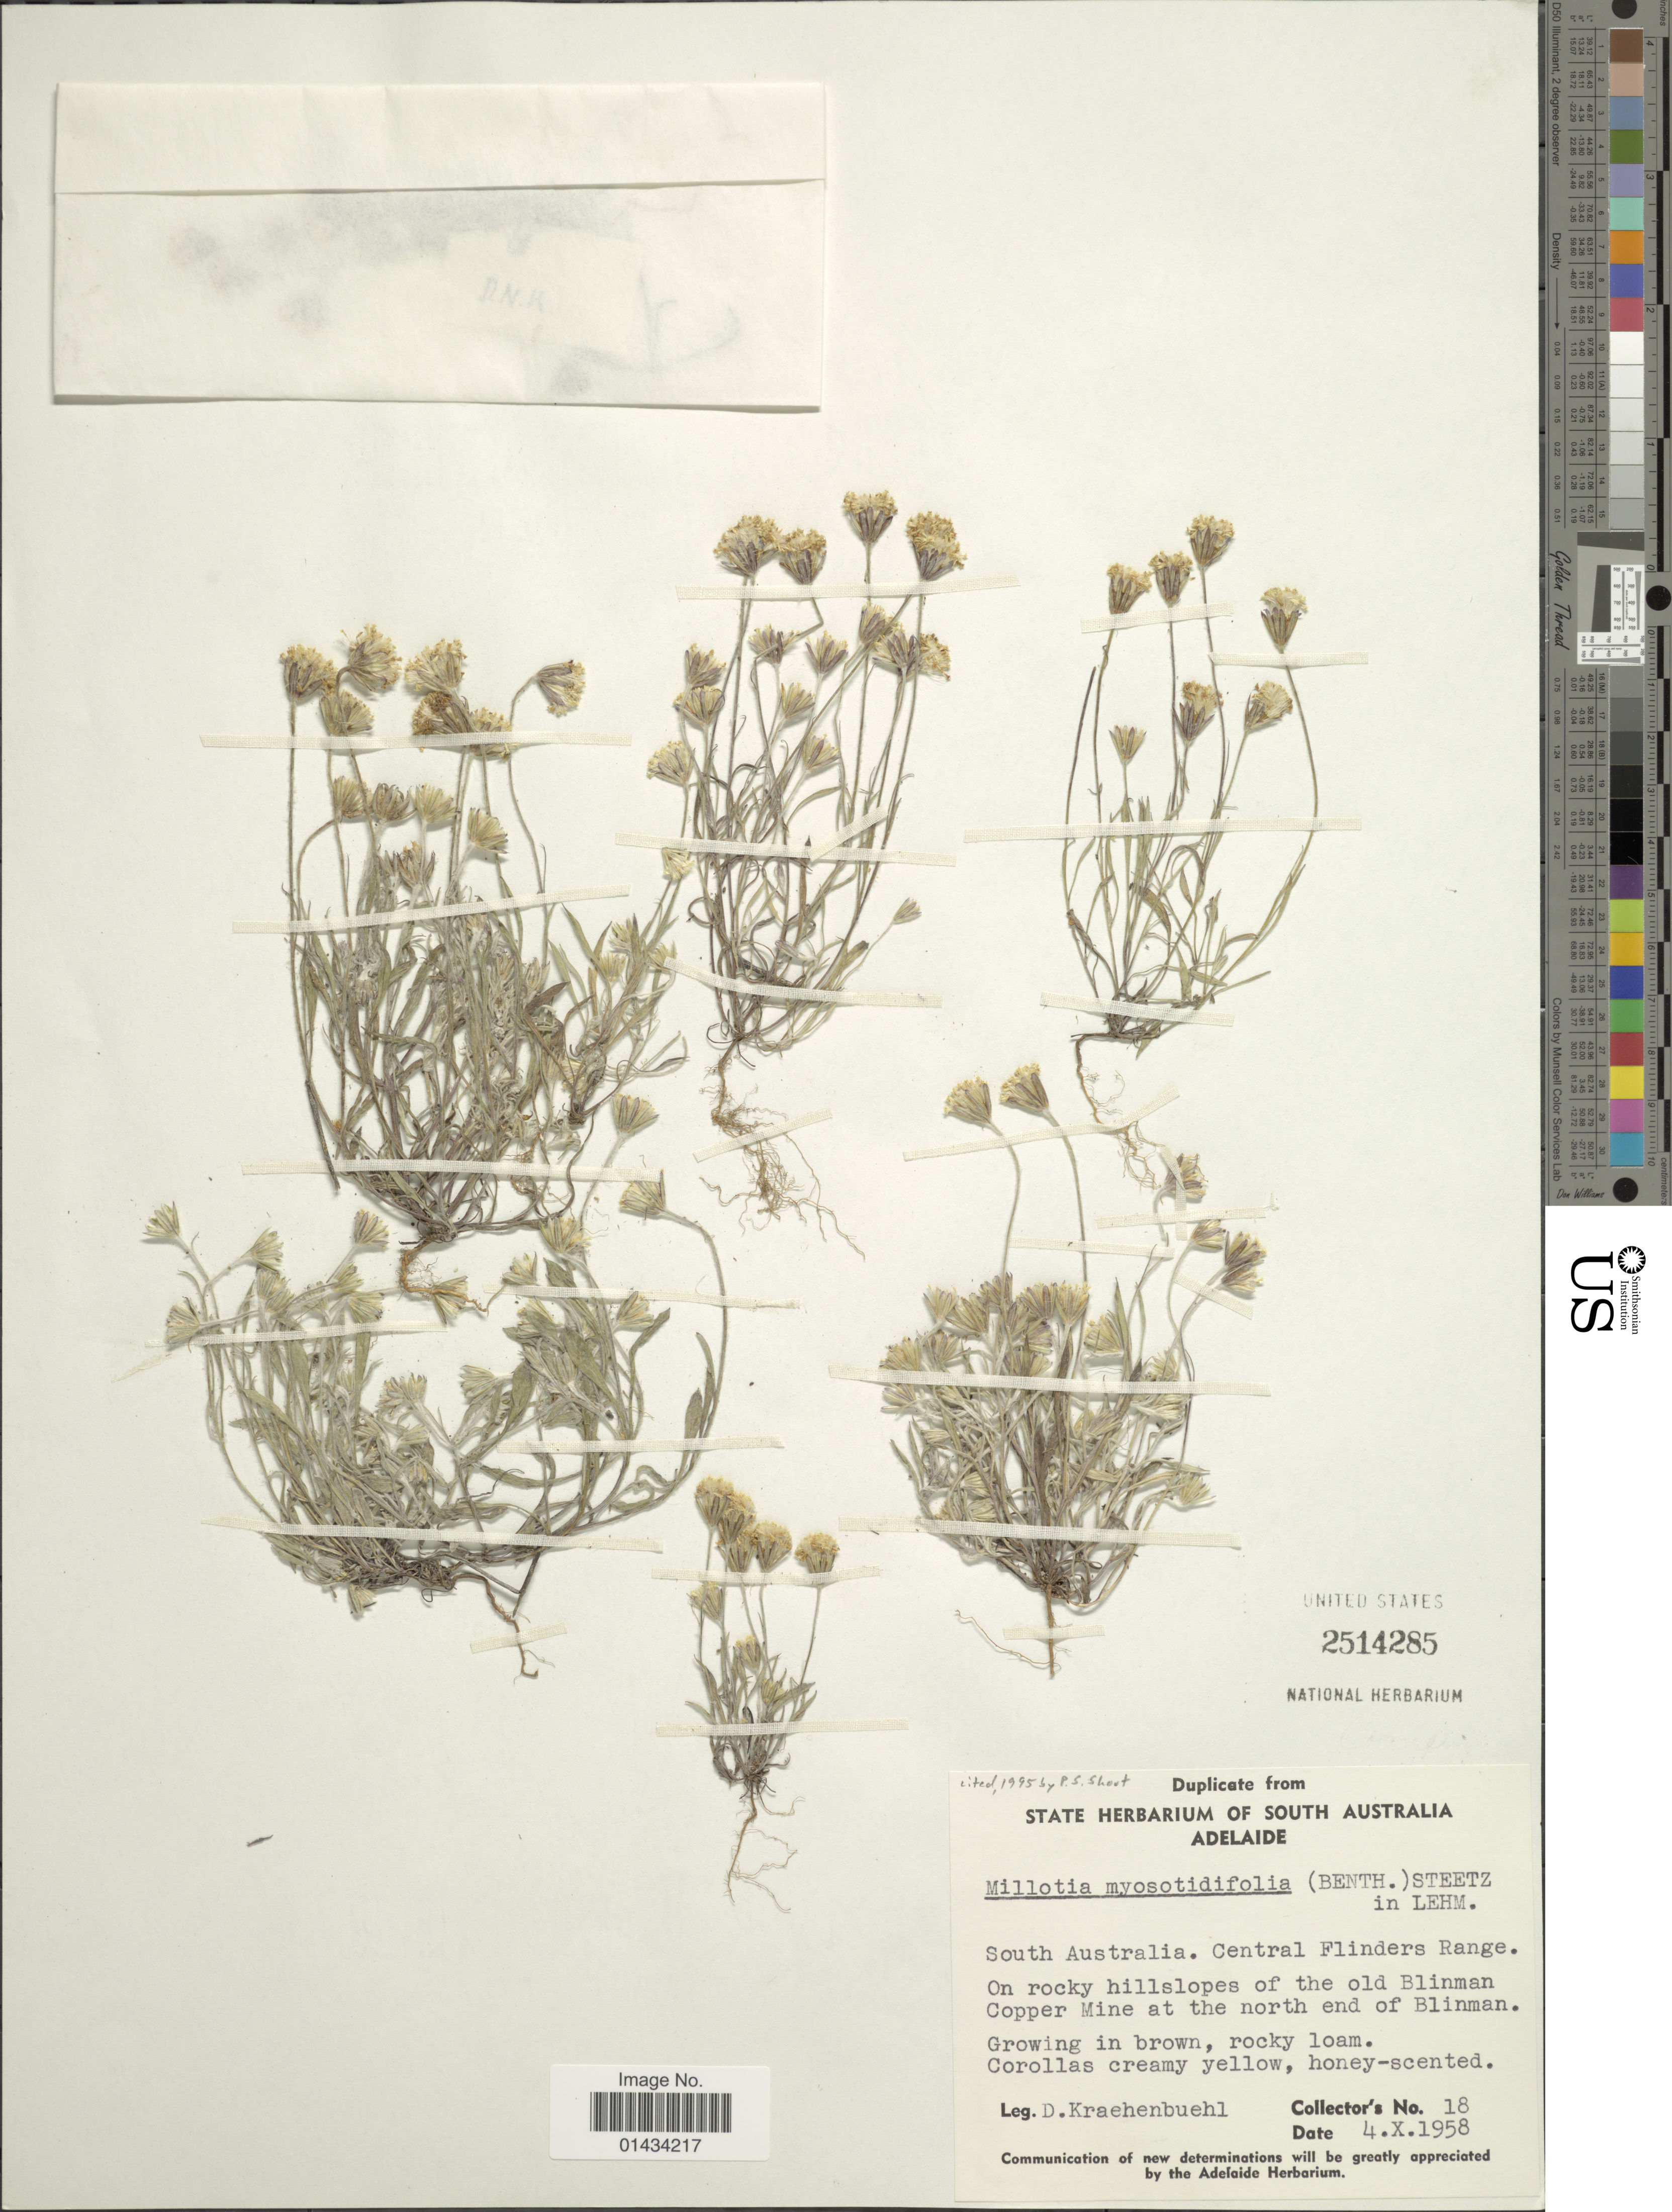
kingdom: Plantae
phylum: Tracheophyta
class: Magnoliopsida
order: Asterales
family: Asteraceae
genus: Millotia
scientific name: Millotia myosotidifolia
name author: (Benth.) Steetz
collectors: D. Kraehenbuehl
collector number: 18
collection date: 1958-10-04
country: Australia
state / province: South Australia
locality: Central Flinders Range, on rocky hillslopes of the old Blinman Copper Mine at the north end of Blinman, growing in brown, rocky loam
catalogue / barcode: US 2514285